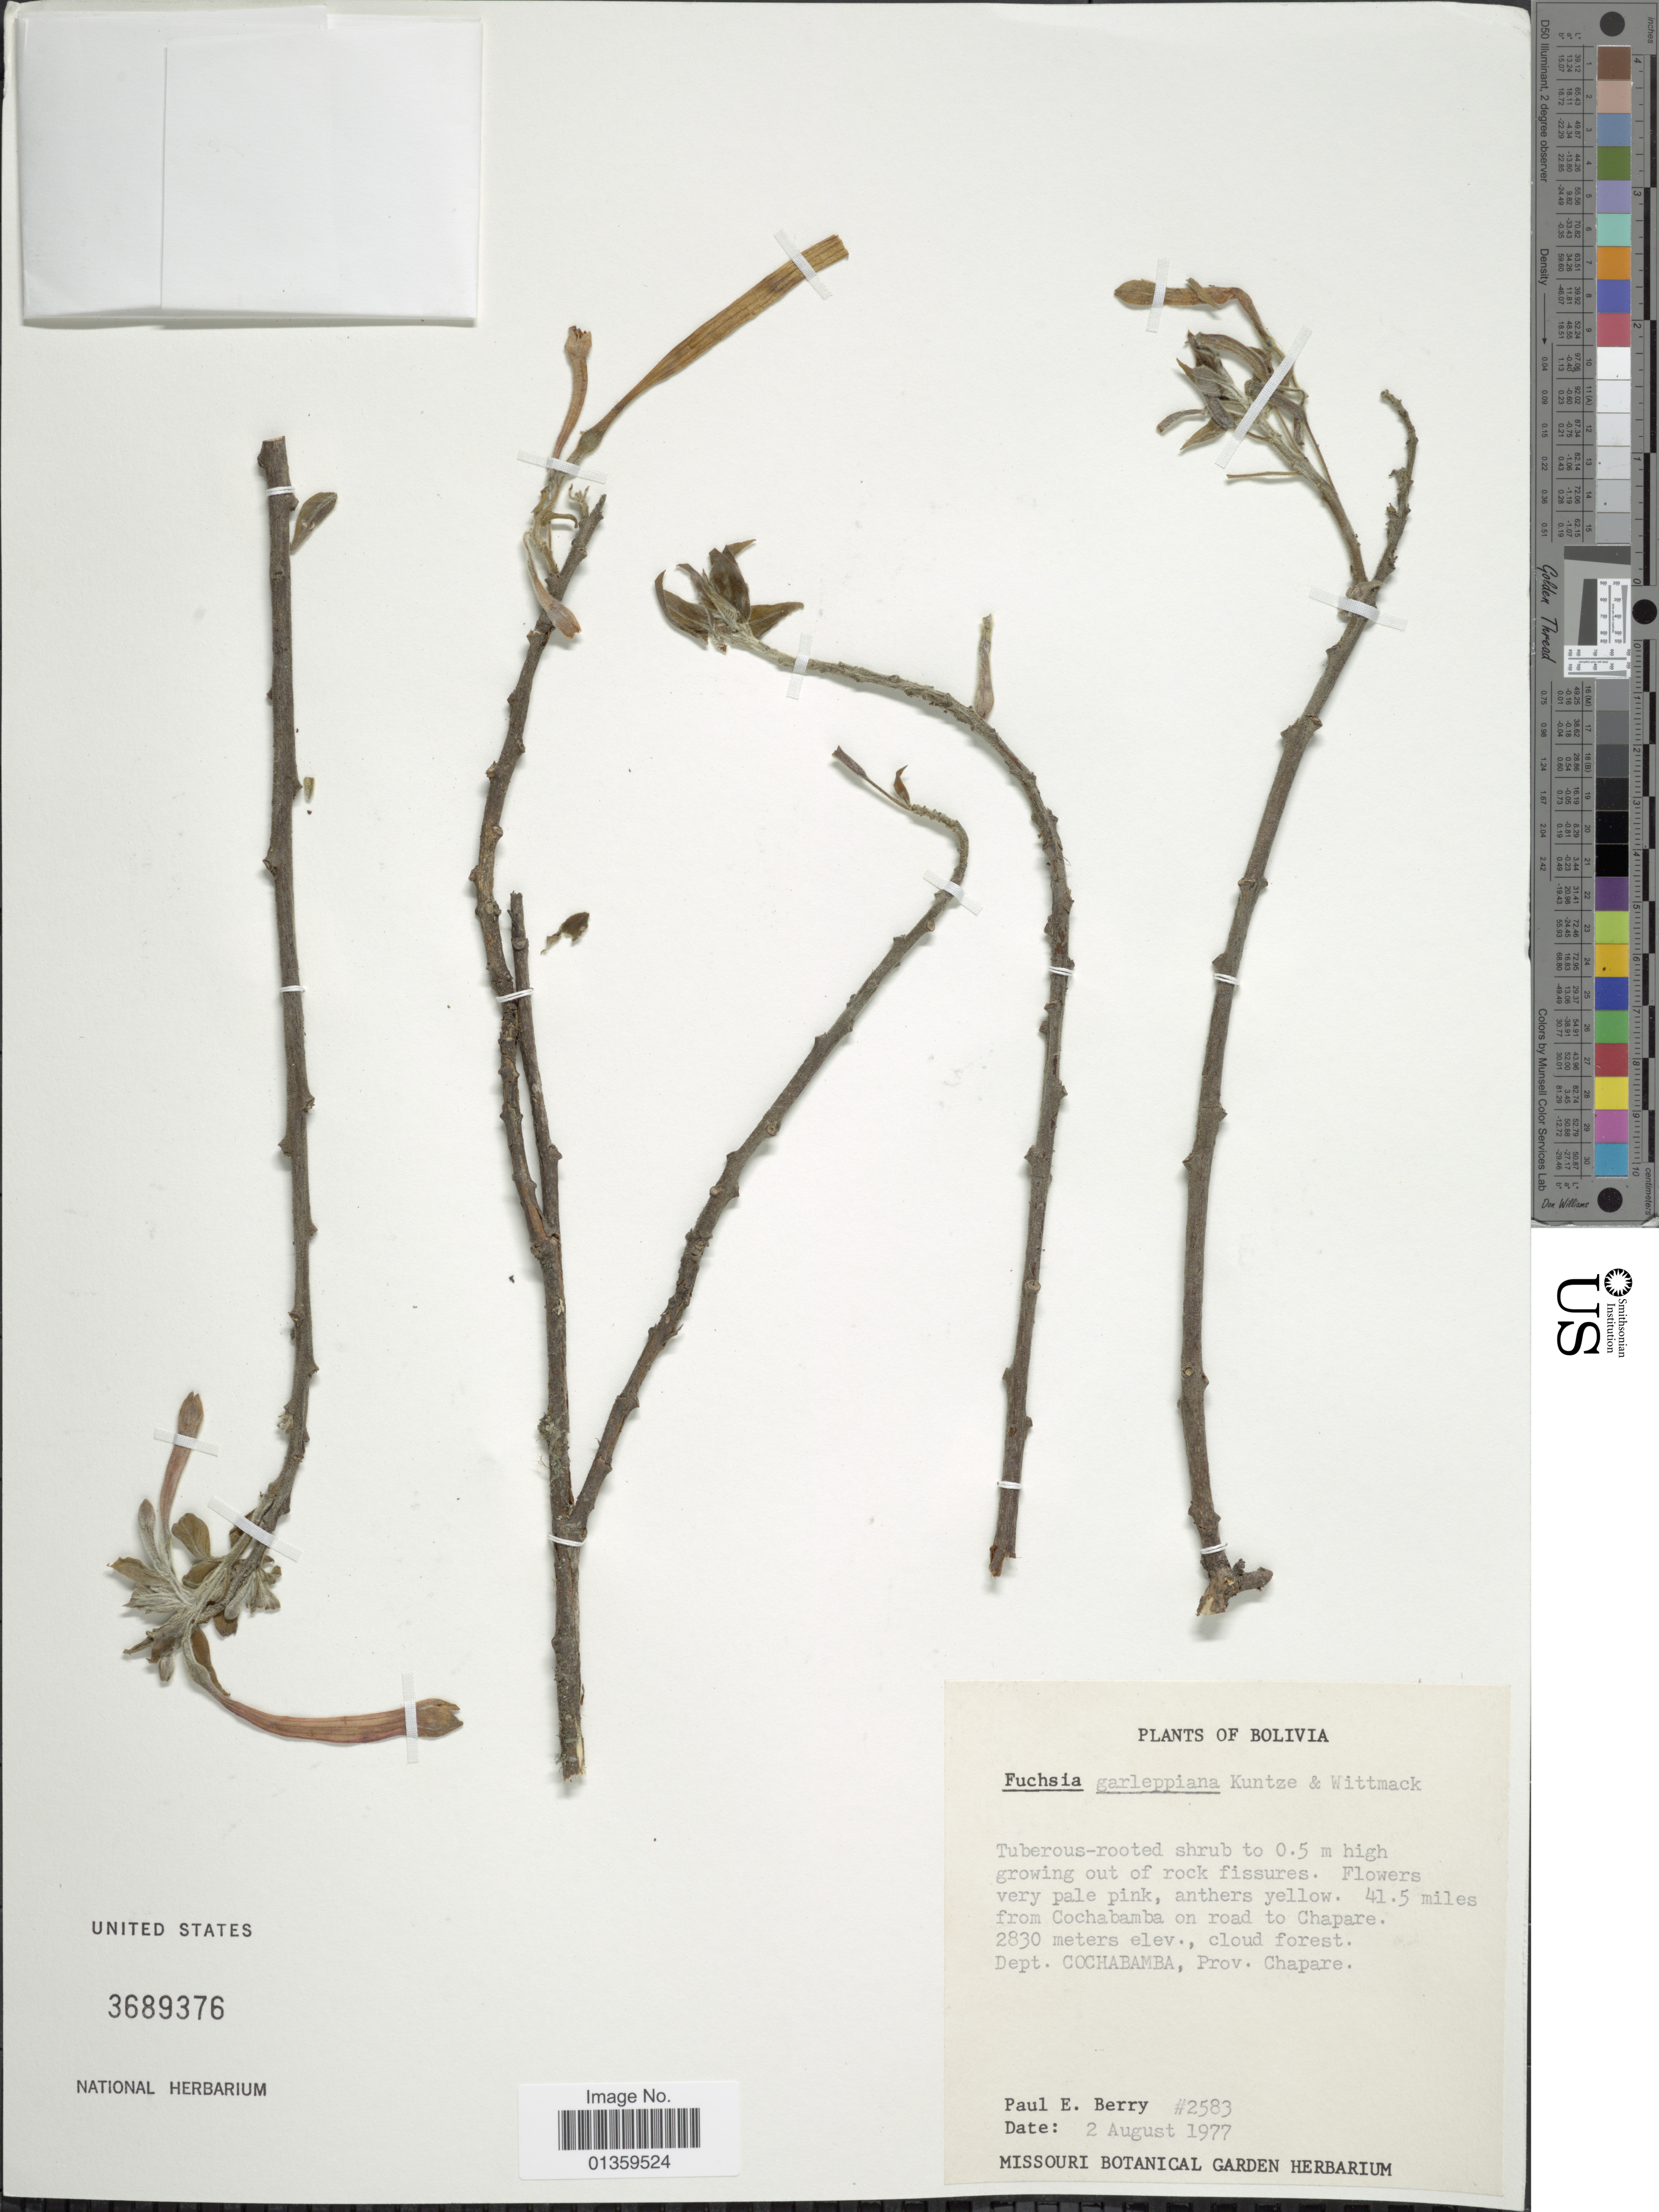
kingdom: Plantae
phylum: Tracheophyta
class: Magnoliopsida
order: Myrtales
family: Onagraceae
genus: Fuchsia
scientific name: Fuchsia garleppiana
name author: Kuntze & Wittm.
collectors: P. E. Berry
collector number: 2583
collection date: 1977-08-02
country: Bolivia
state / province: Cochabamba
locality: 41.5 miles from Cochabamba on road to Chapare. Prov. Chapare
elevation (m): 2830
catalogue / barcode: US 3689376